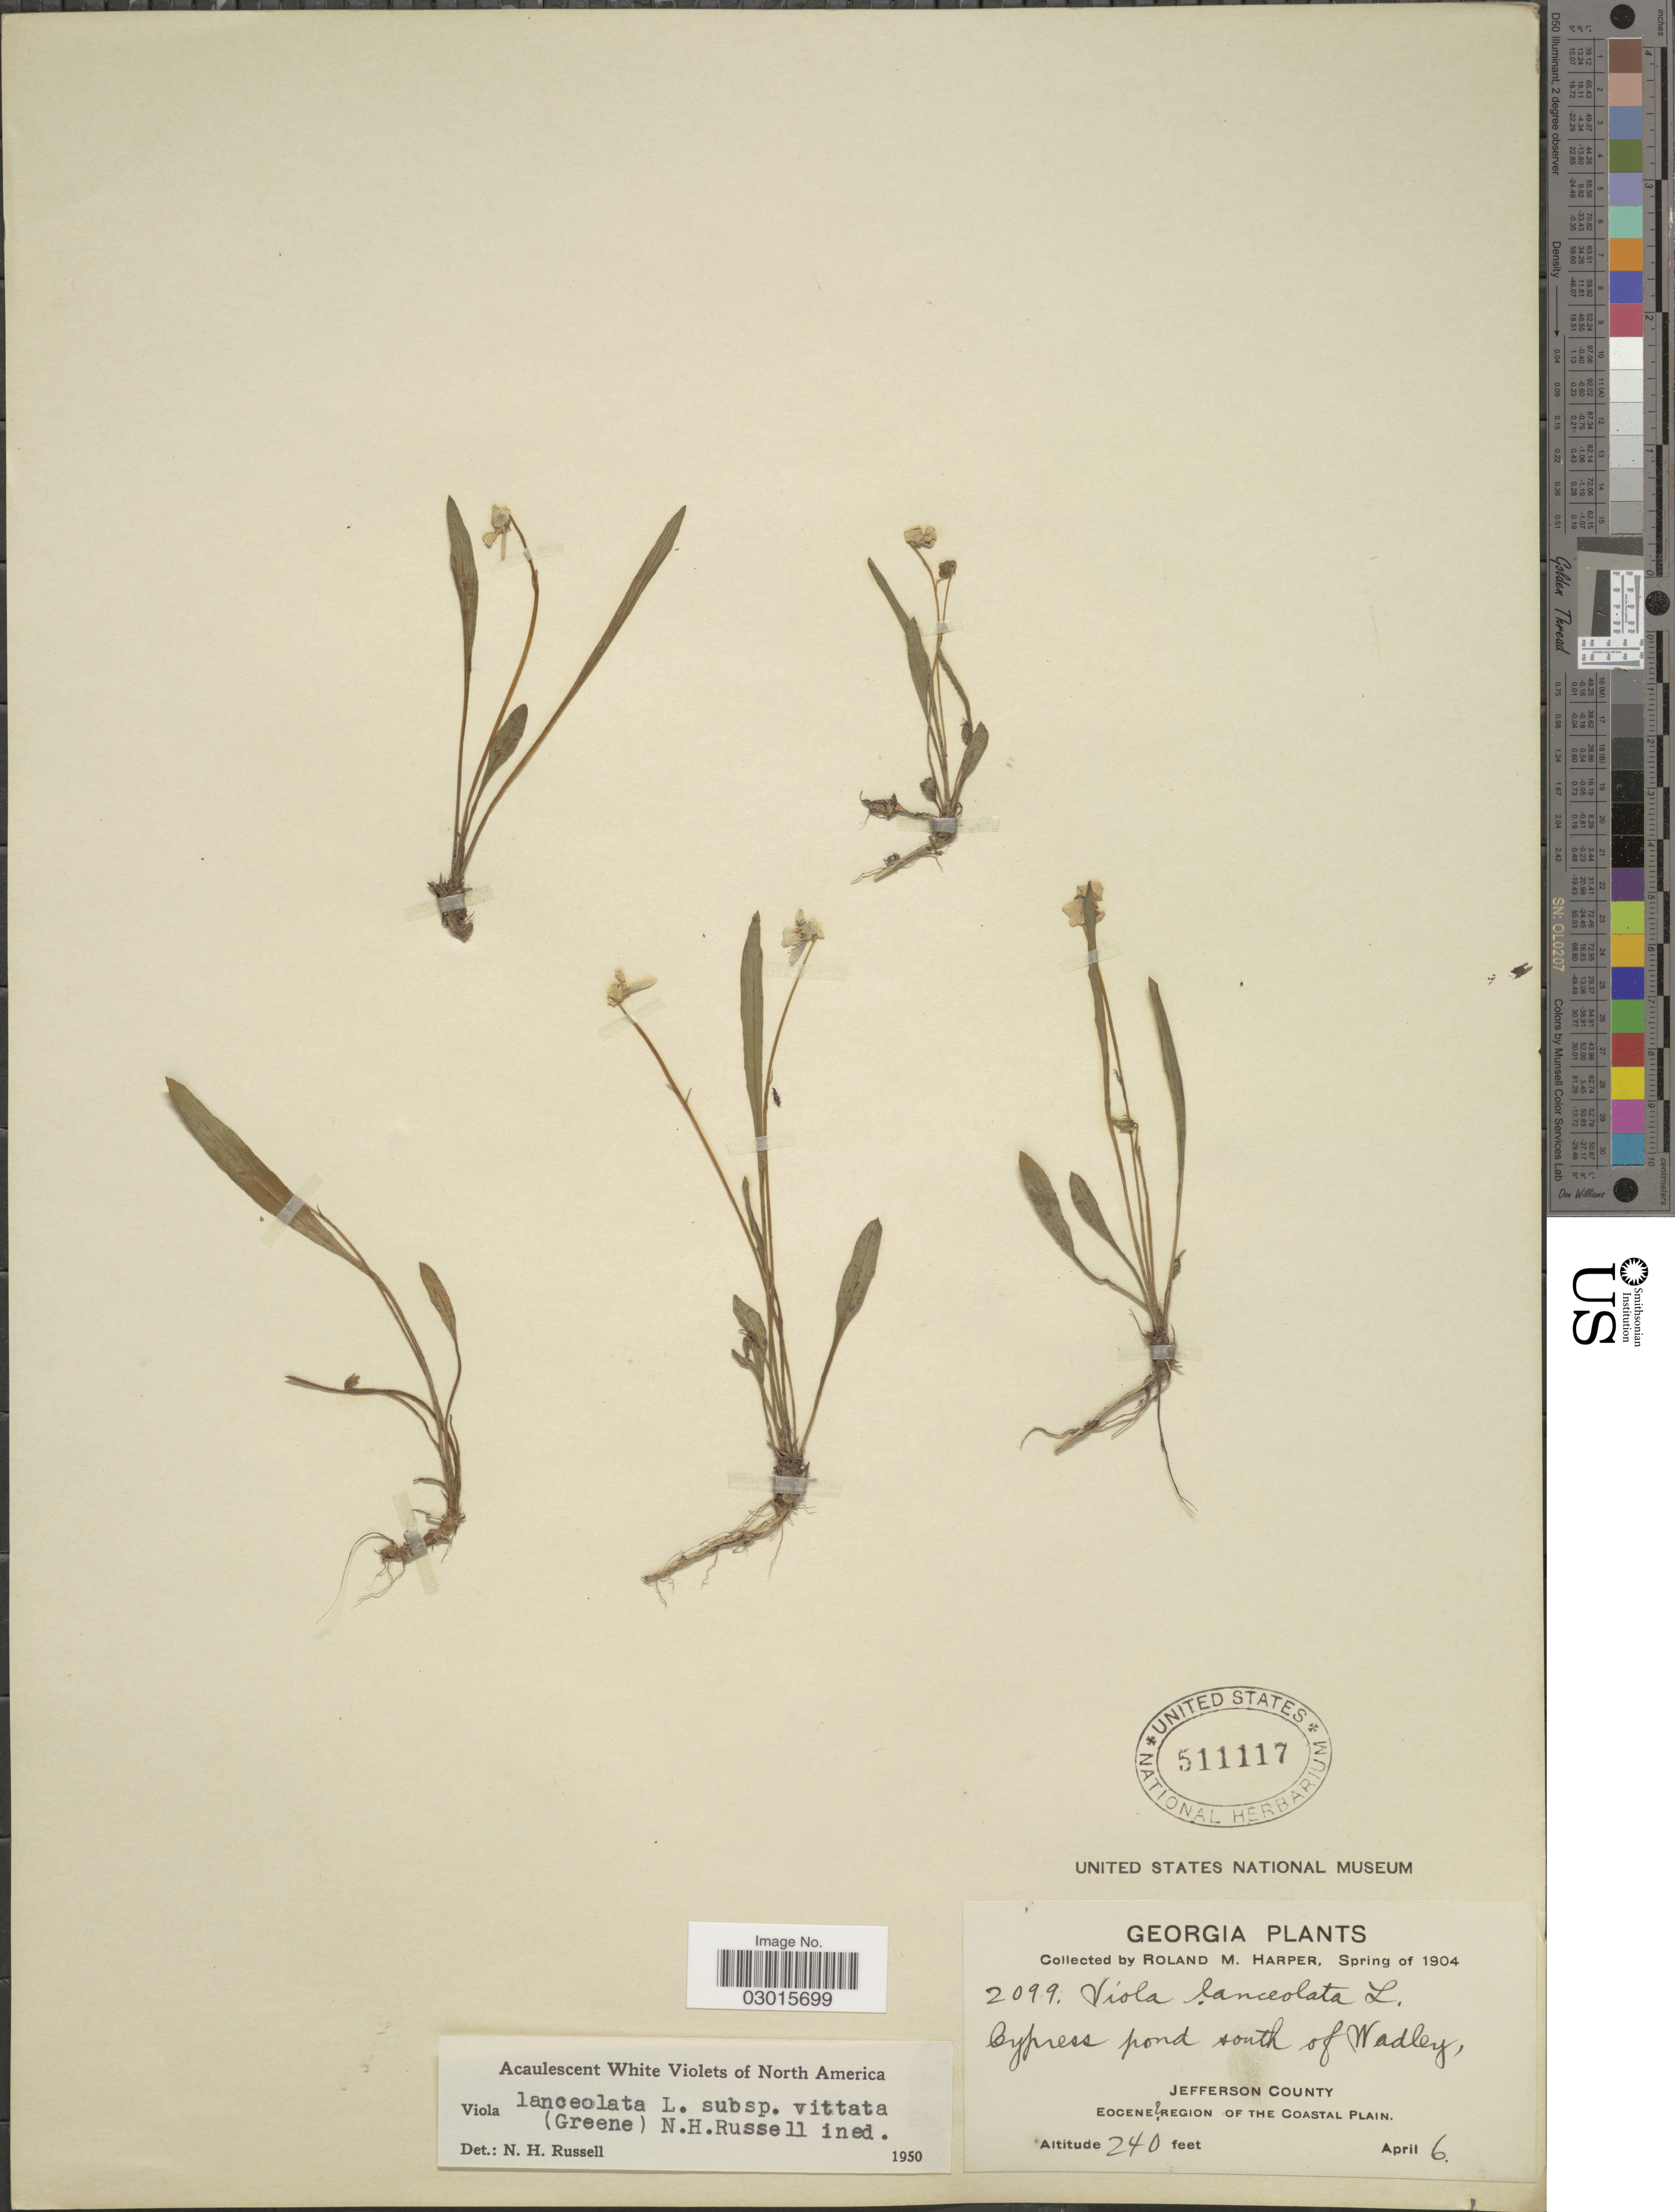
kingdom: Plantae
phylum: Tracheophyta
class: Magnoliopsida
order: Malpighiales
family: Violaceae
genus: Viola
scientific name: Viola lanceolata subsp. vittata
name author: (Greene) N. H. Russell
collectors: R. M. Harper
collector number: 2099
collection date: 1904-04-06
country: United States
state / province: Georgia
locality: Cypress pond south of Wadley, Jefferson County. Eocene region of the Coastal Plain.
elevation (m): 73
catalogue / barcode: US 511117